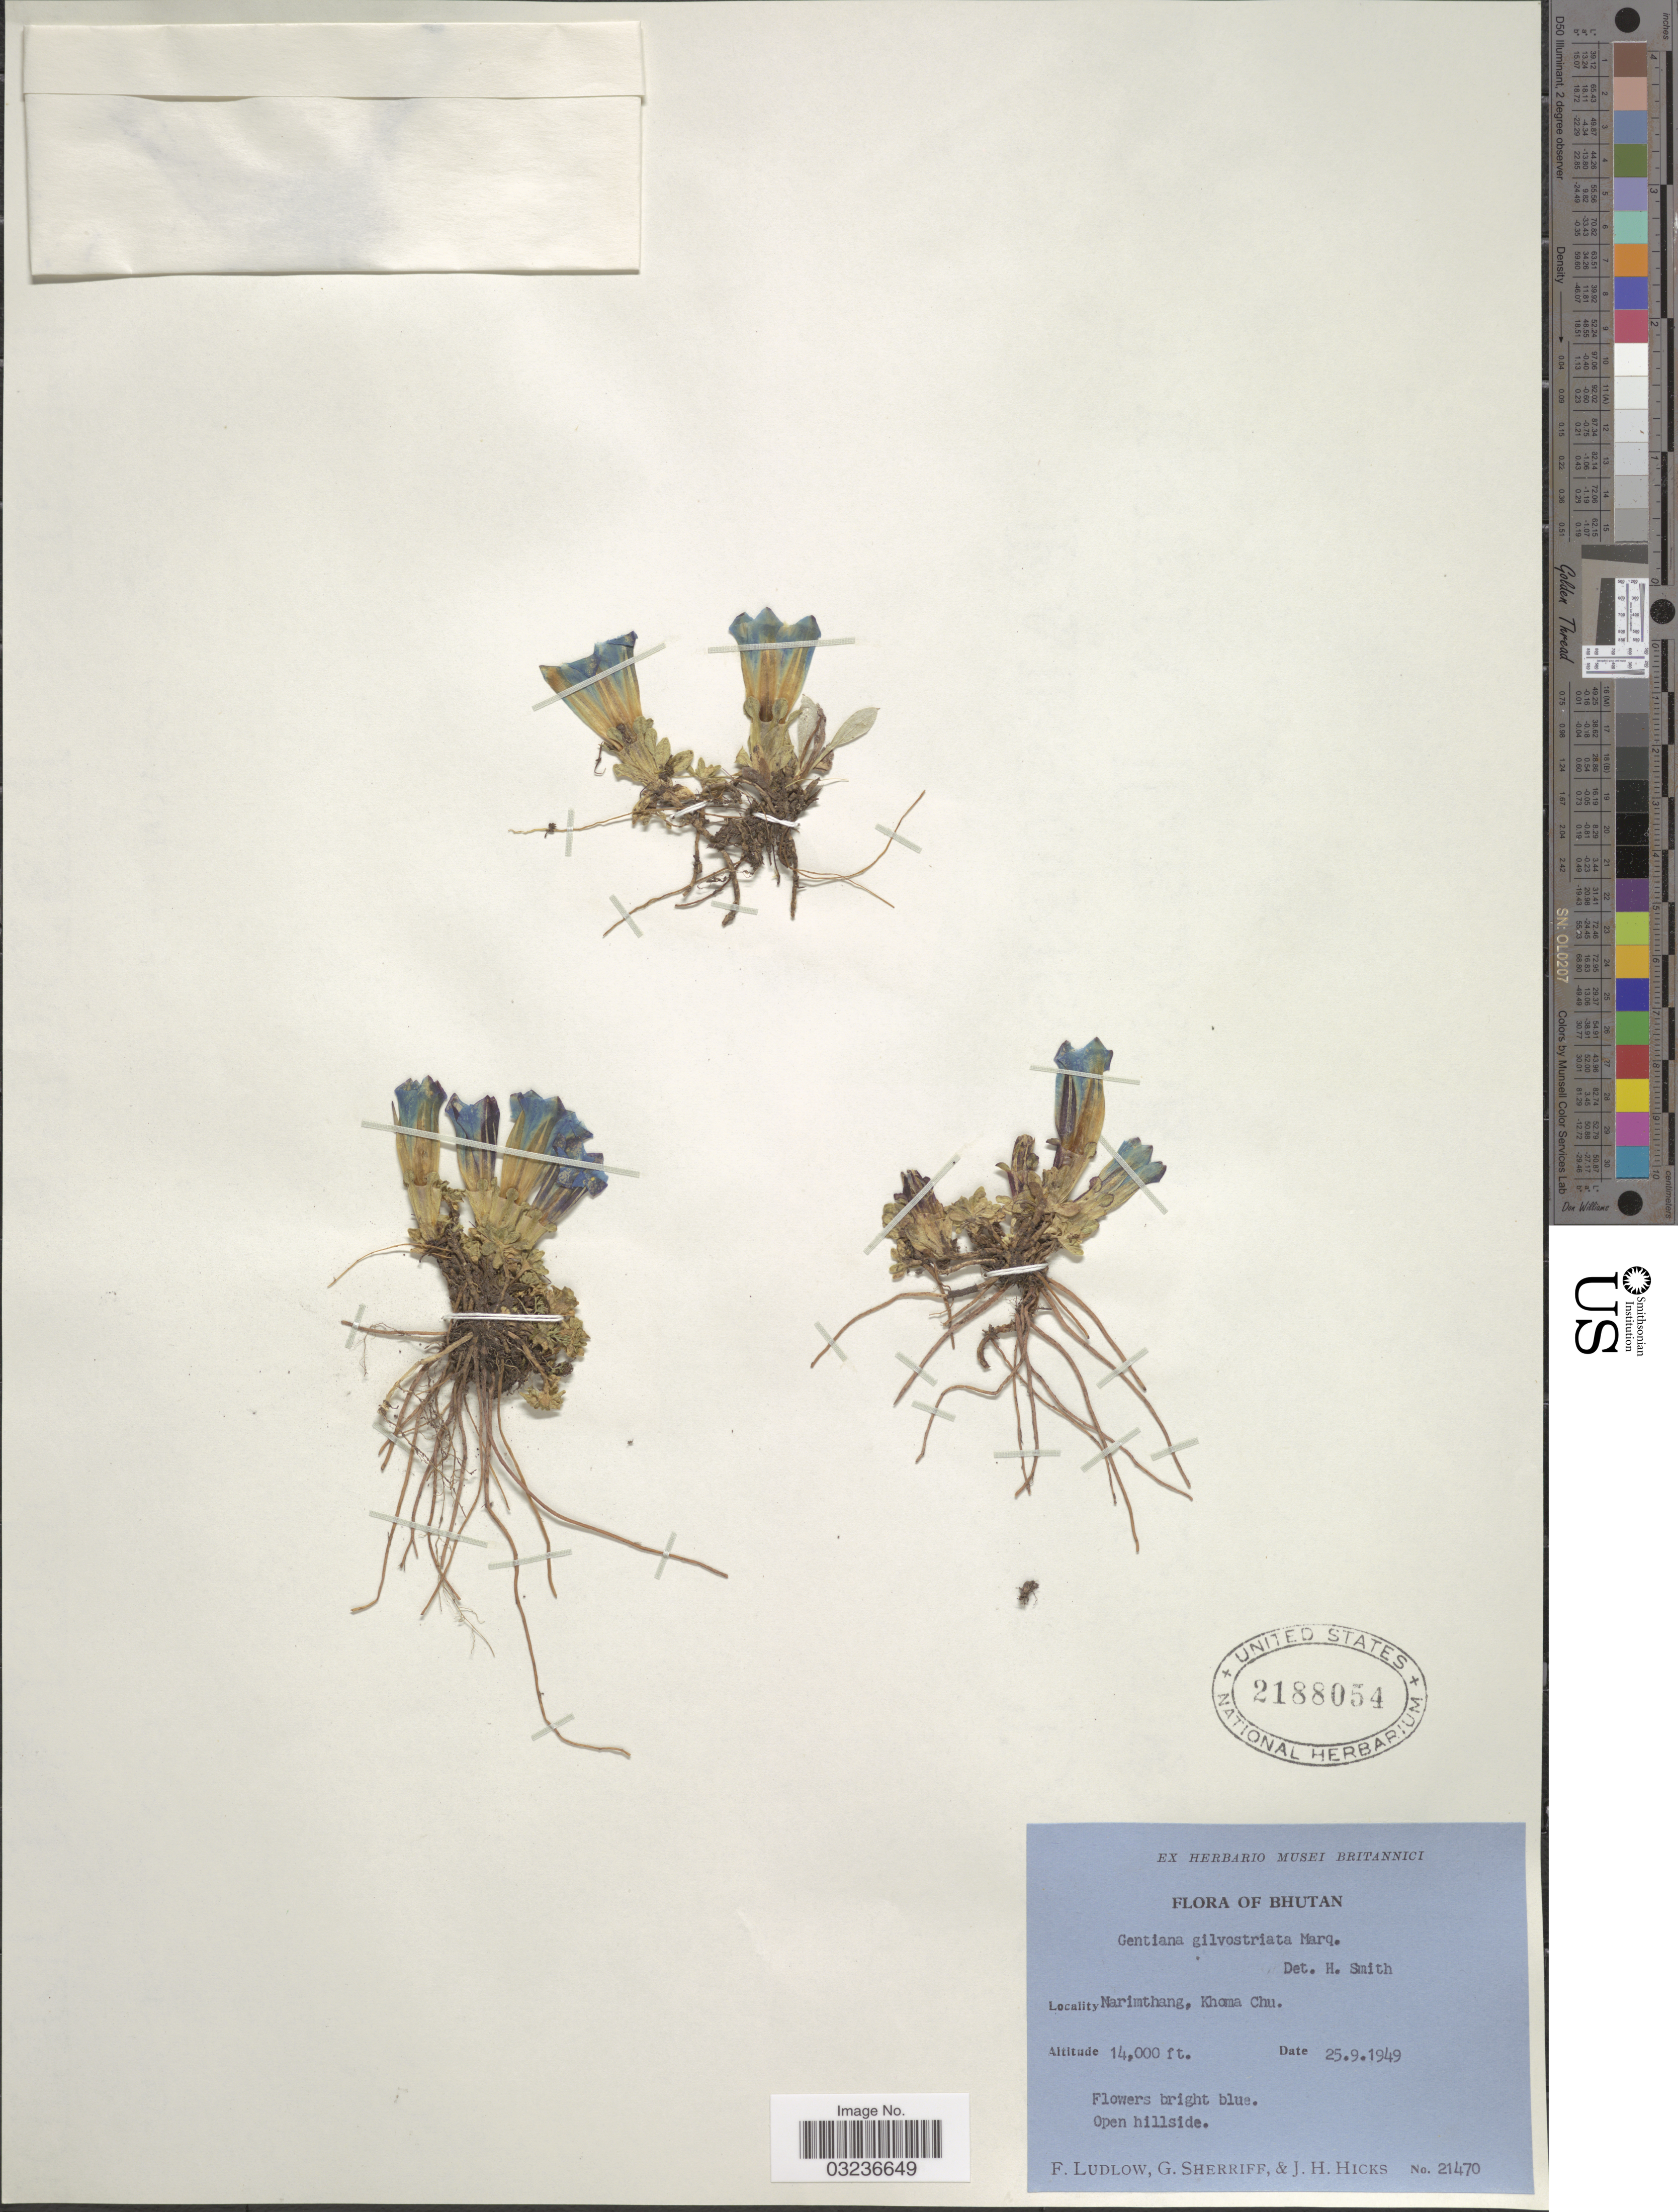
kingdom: Plantae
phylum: Tracheophyta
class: Magnoliopsida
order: Gentianales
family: Gentianaceae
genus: Gentiana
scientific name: Gentiana gilvostriata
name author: C. Marquand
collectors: F. Ludlow, G. Sherriff & J. H. Hicks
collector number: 21470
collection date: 1949-09-25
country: Bhutan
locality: Narimthang, Khoma Chu.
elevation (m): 4267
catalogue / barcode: US 2188054